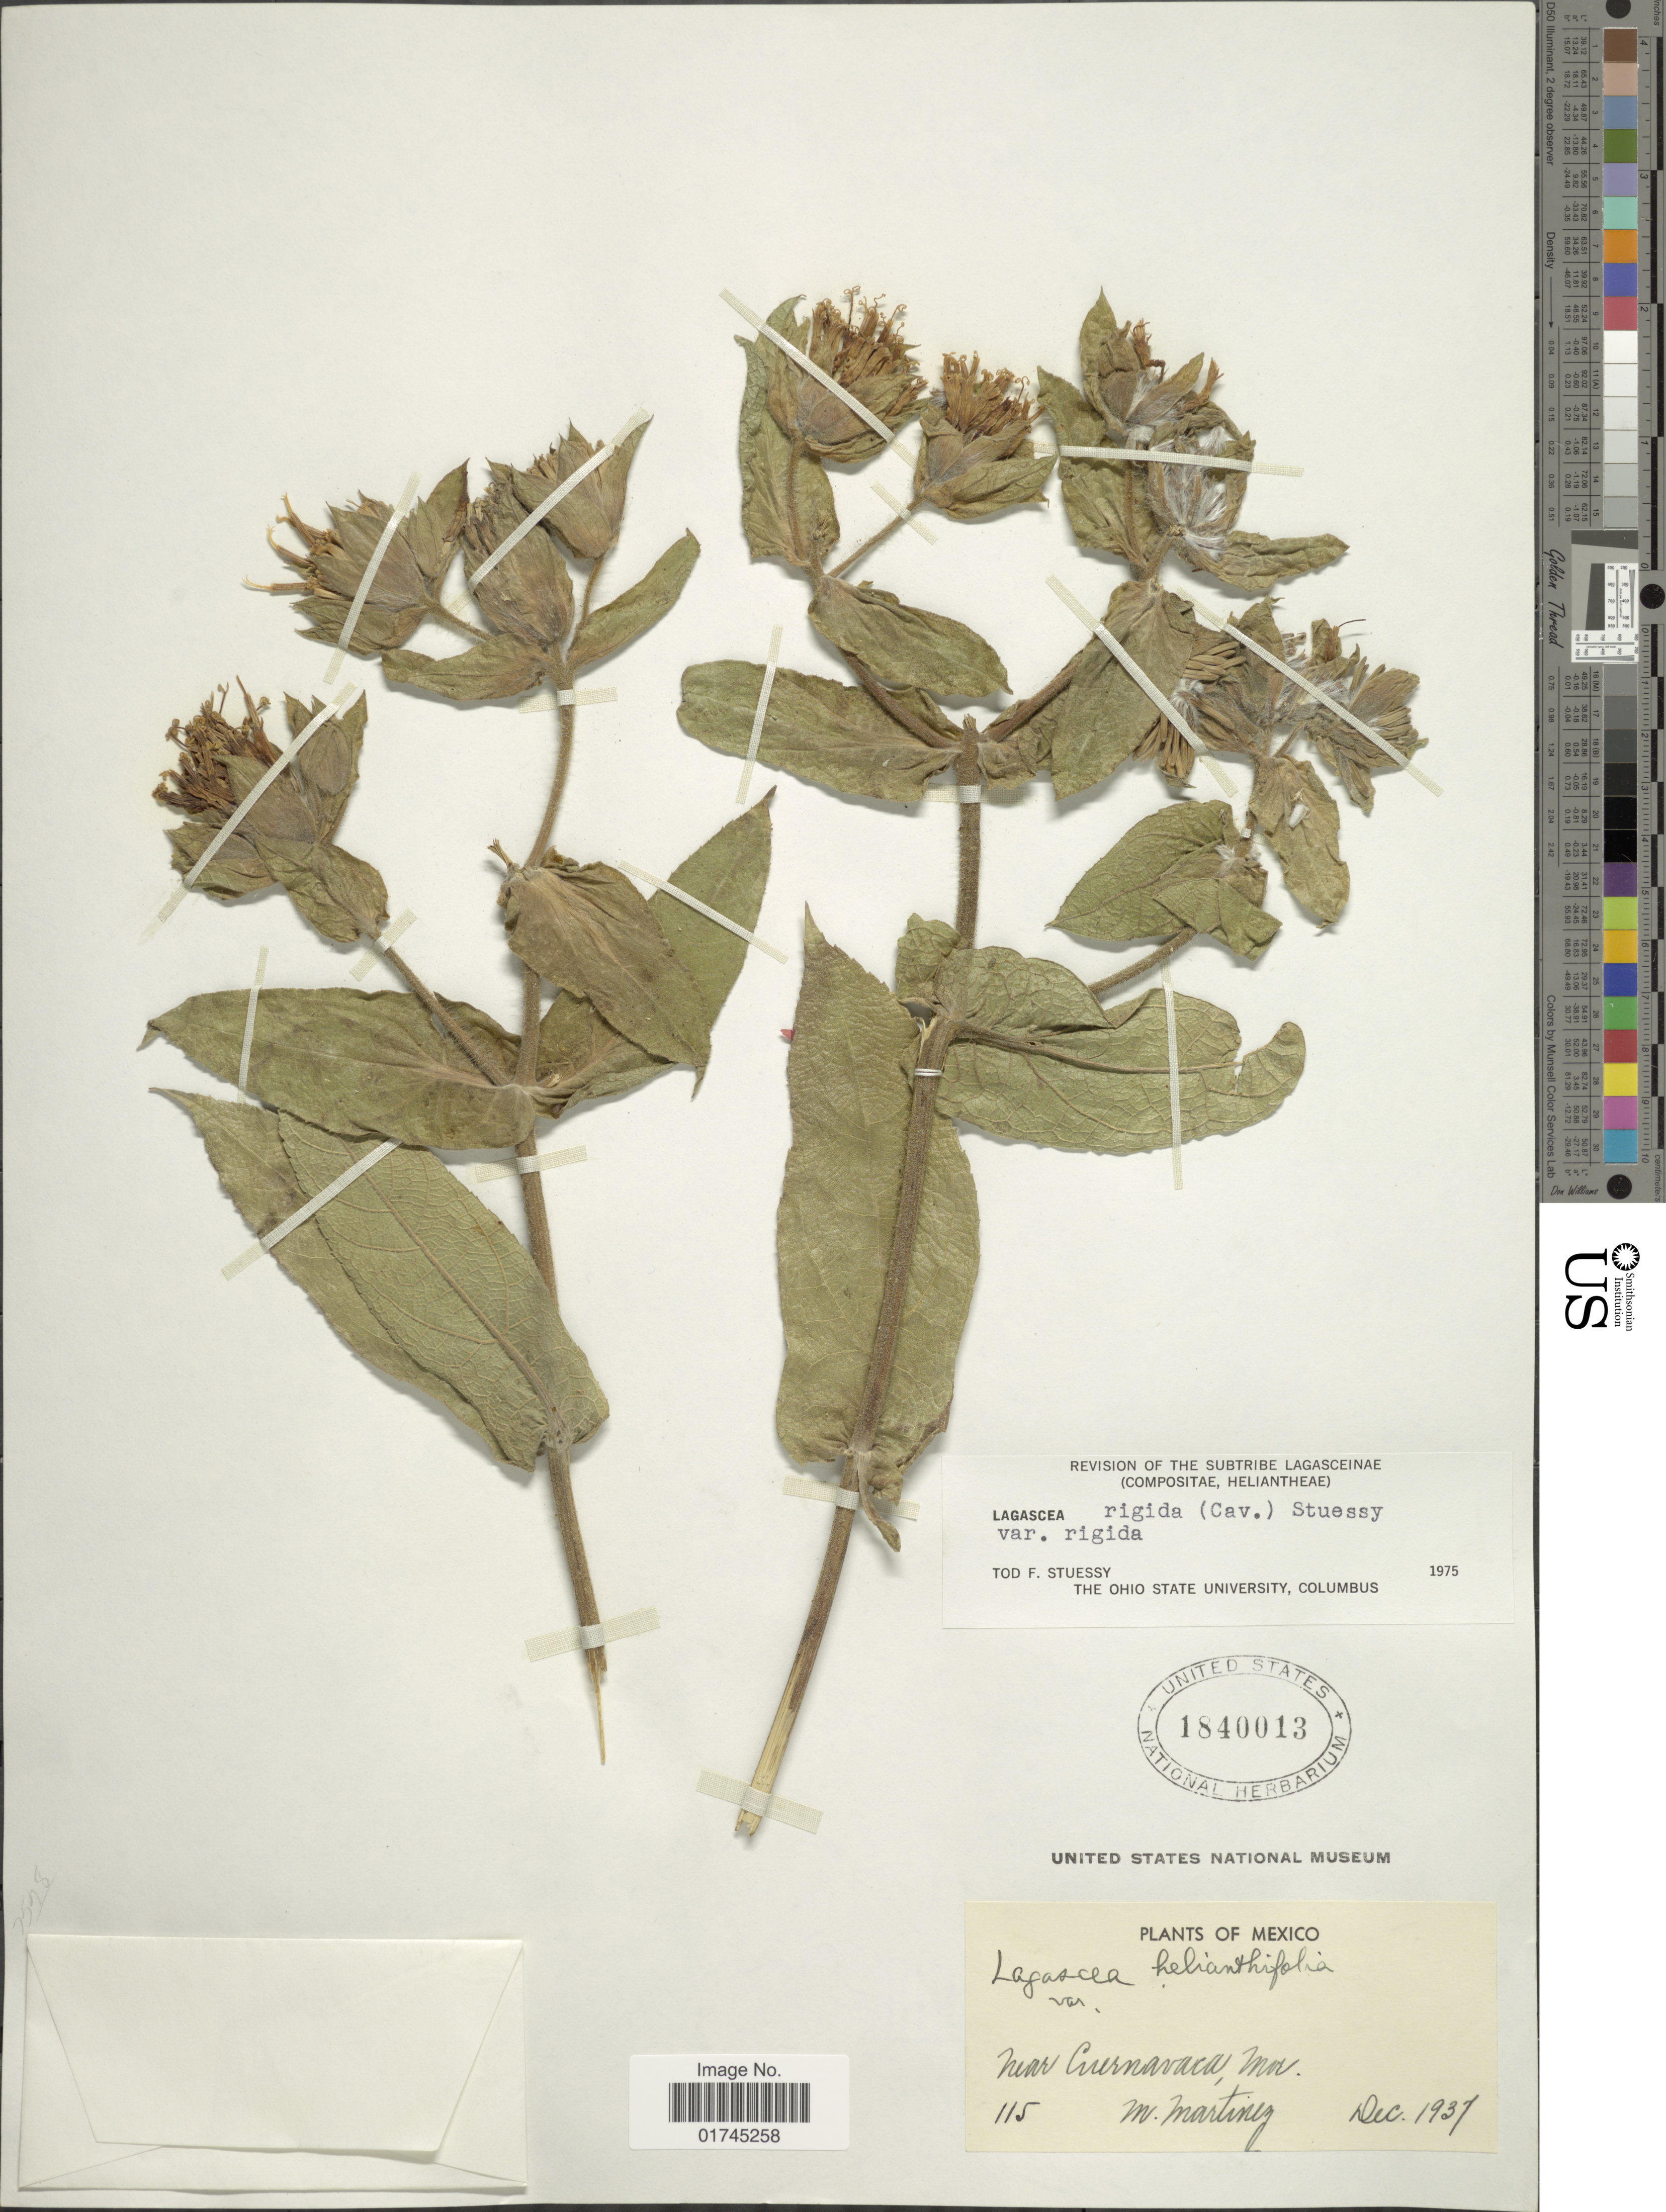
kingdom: Plantae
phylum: Tracheophyta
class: Magnoliopsida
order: Asterales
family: Asteraceae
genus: Lagascea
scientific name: Lagascea helianthifolia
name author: Kunth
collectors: M. Martinez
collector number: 115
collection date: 1937-12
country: Mexico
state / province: Morelos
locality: Near Cuernavaca.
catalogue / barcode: US 1840013